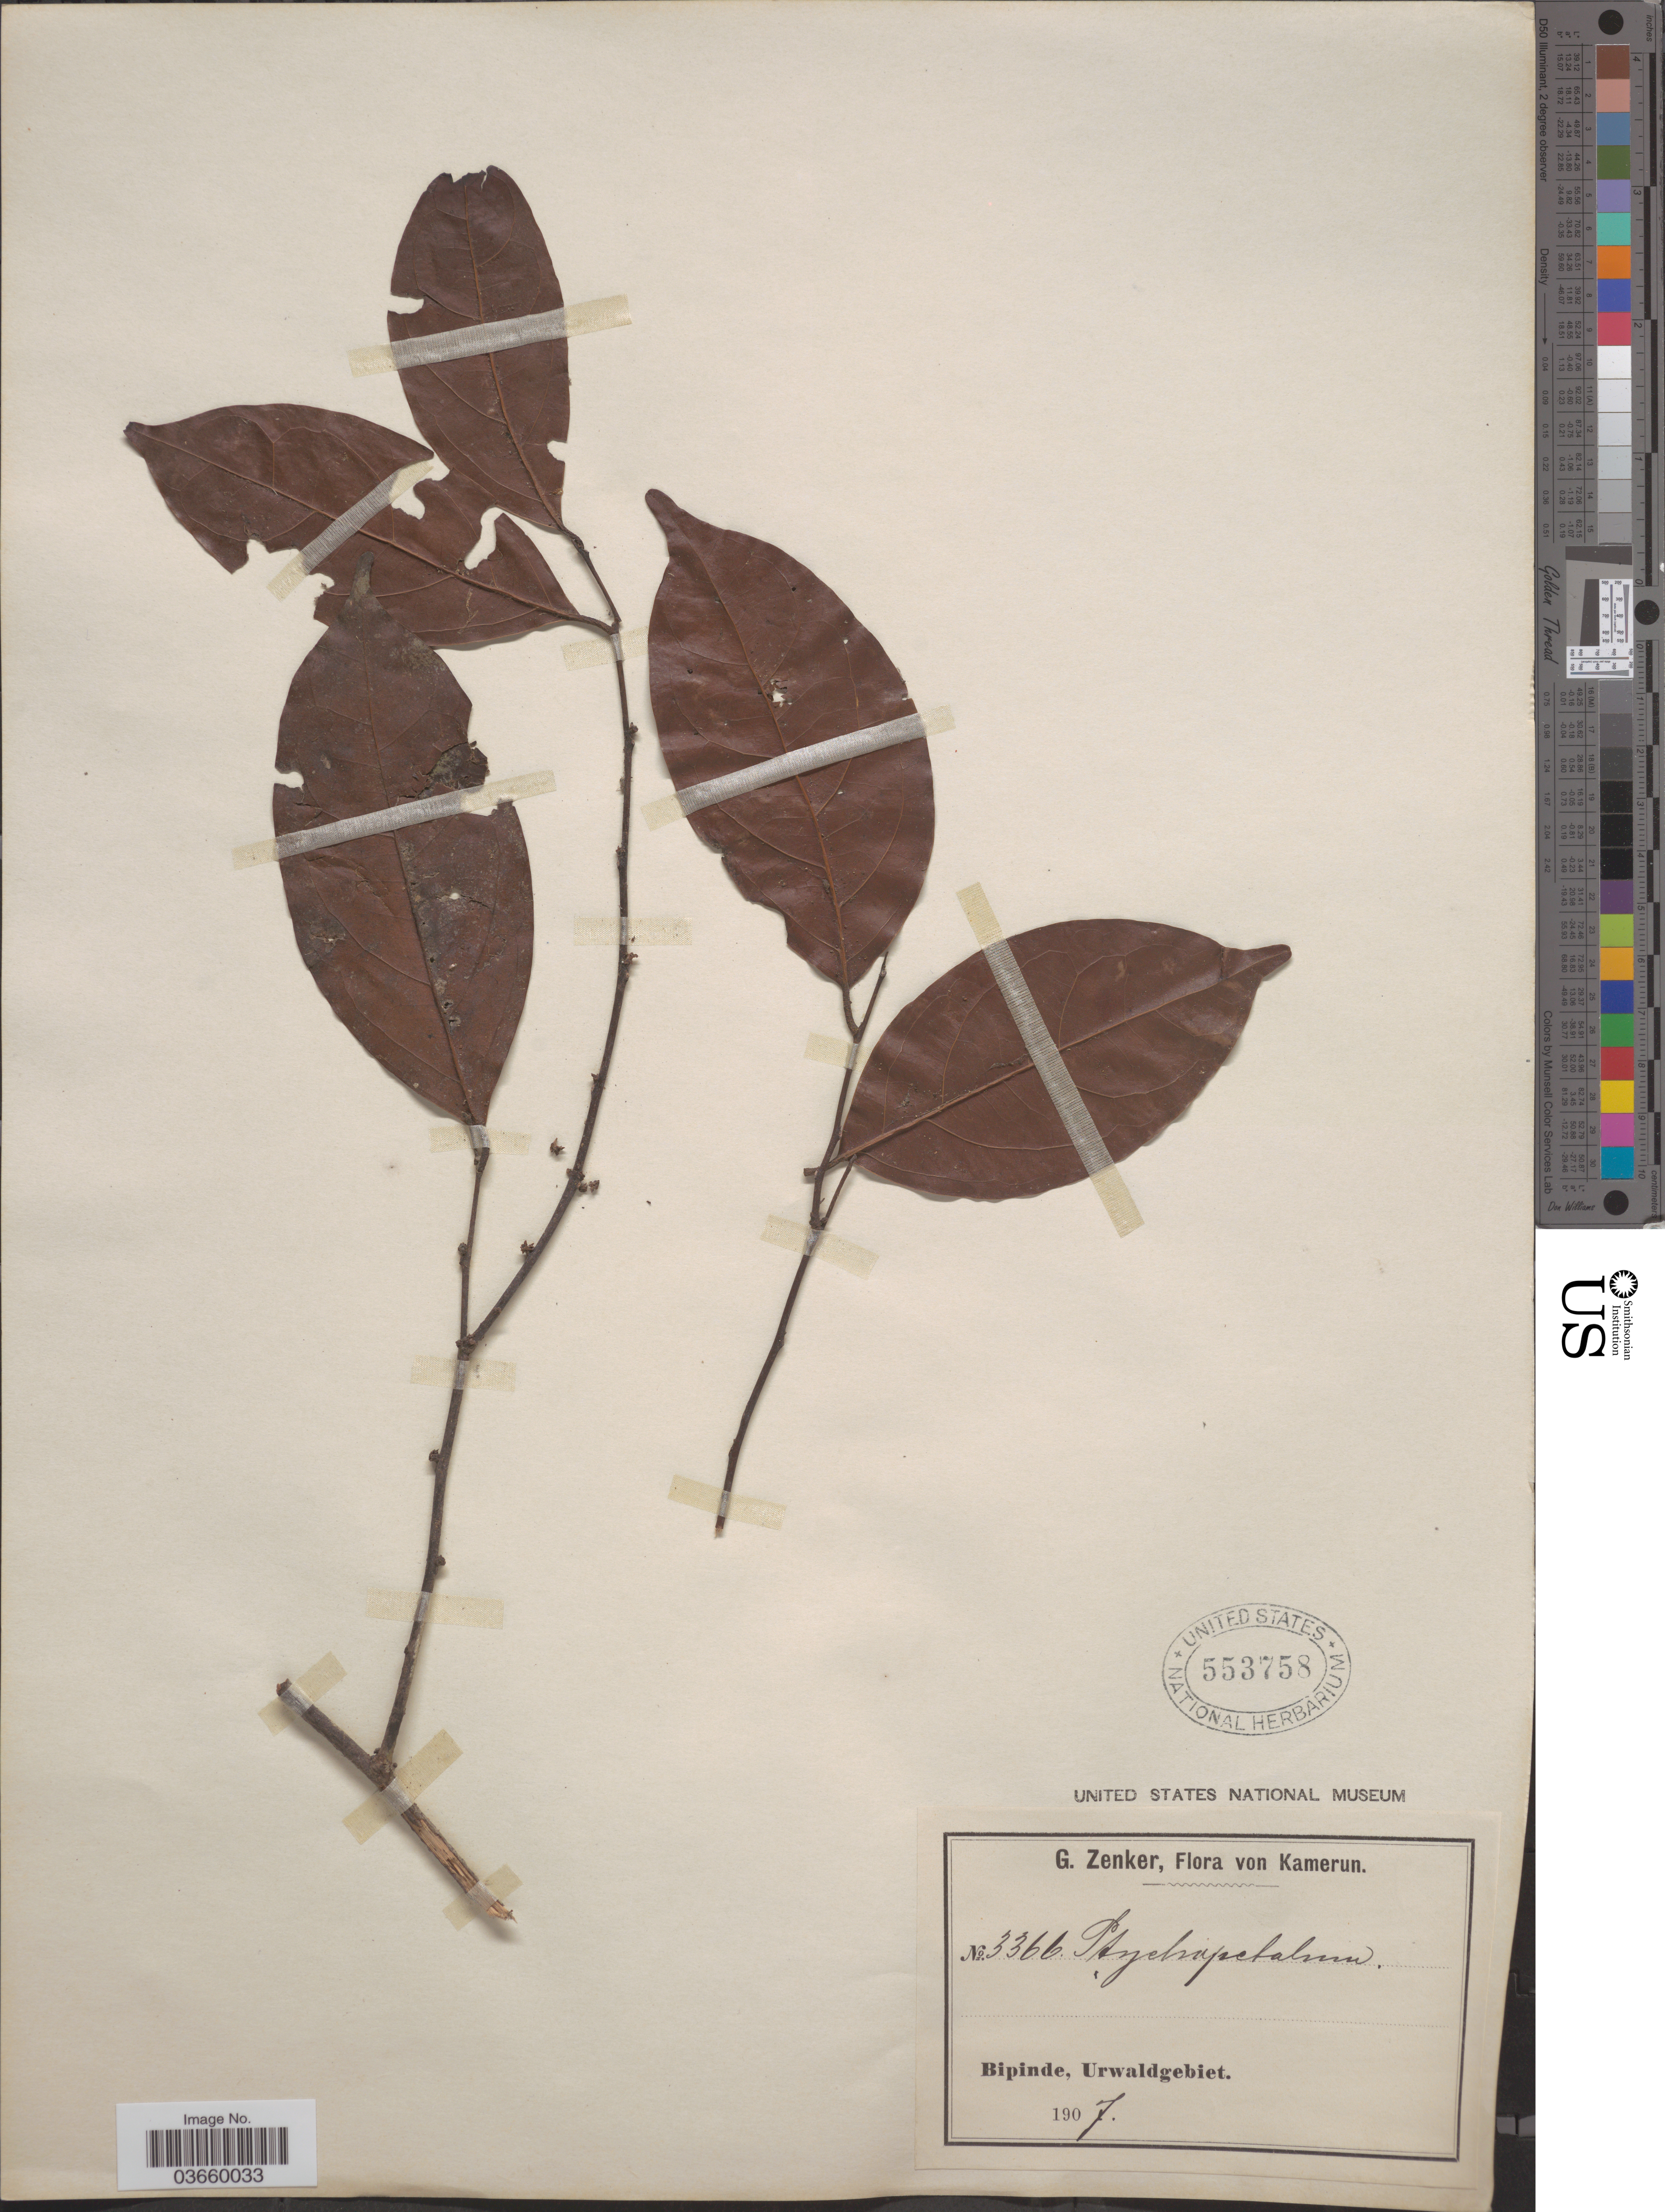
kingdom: Plantae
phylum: Tracheophyta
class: Magnoliopsida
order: Santalales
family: Olacaceae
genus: Ptychopetalum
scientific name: Ptychopetalum sp.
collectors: G. A. Zenker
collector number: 3366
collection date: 1907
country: Cameroon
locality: Kamerun. Bipinde, Urwaldgebiet.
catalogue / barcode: US 553758